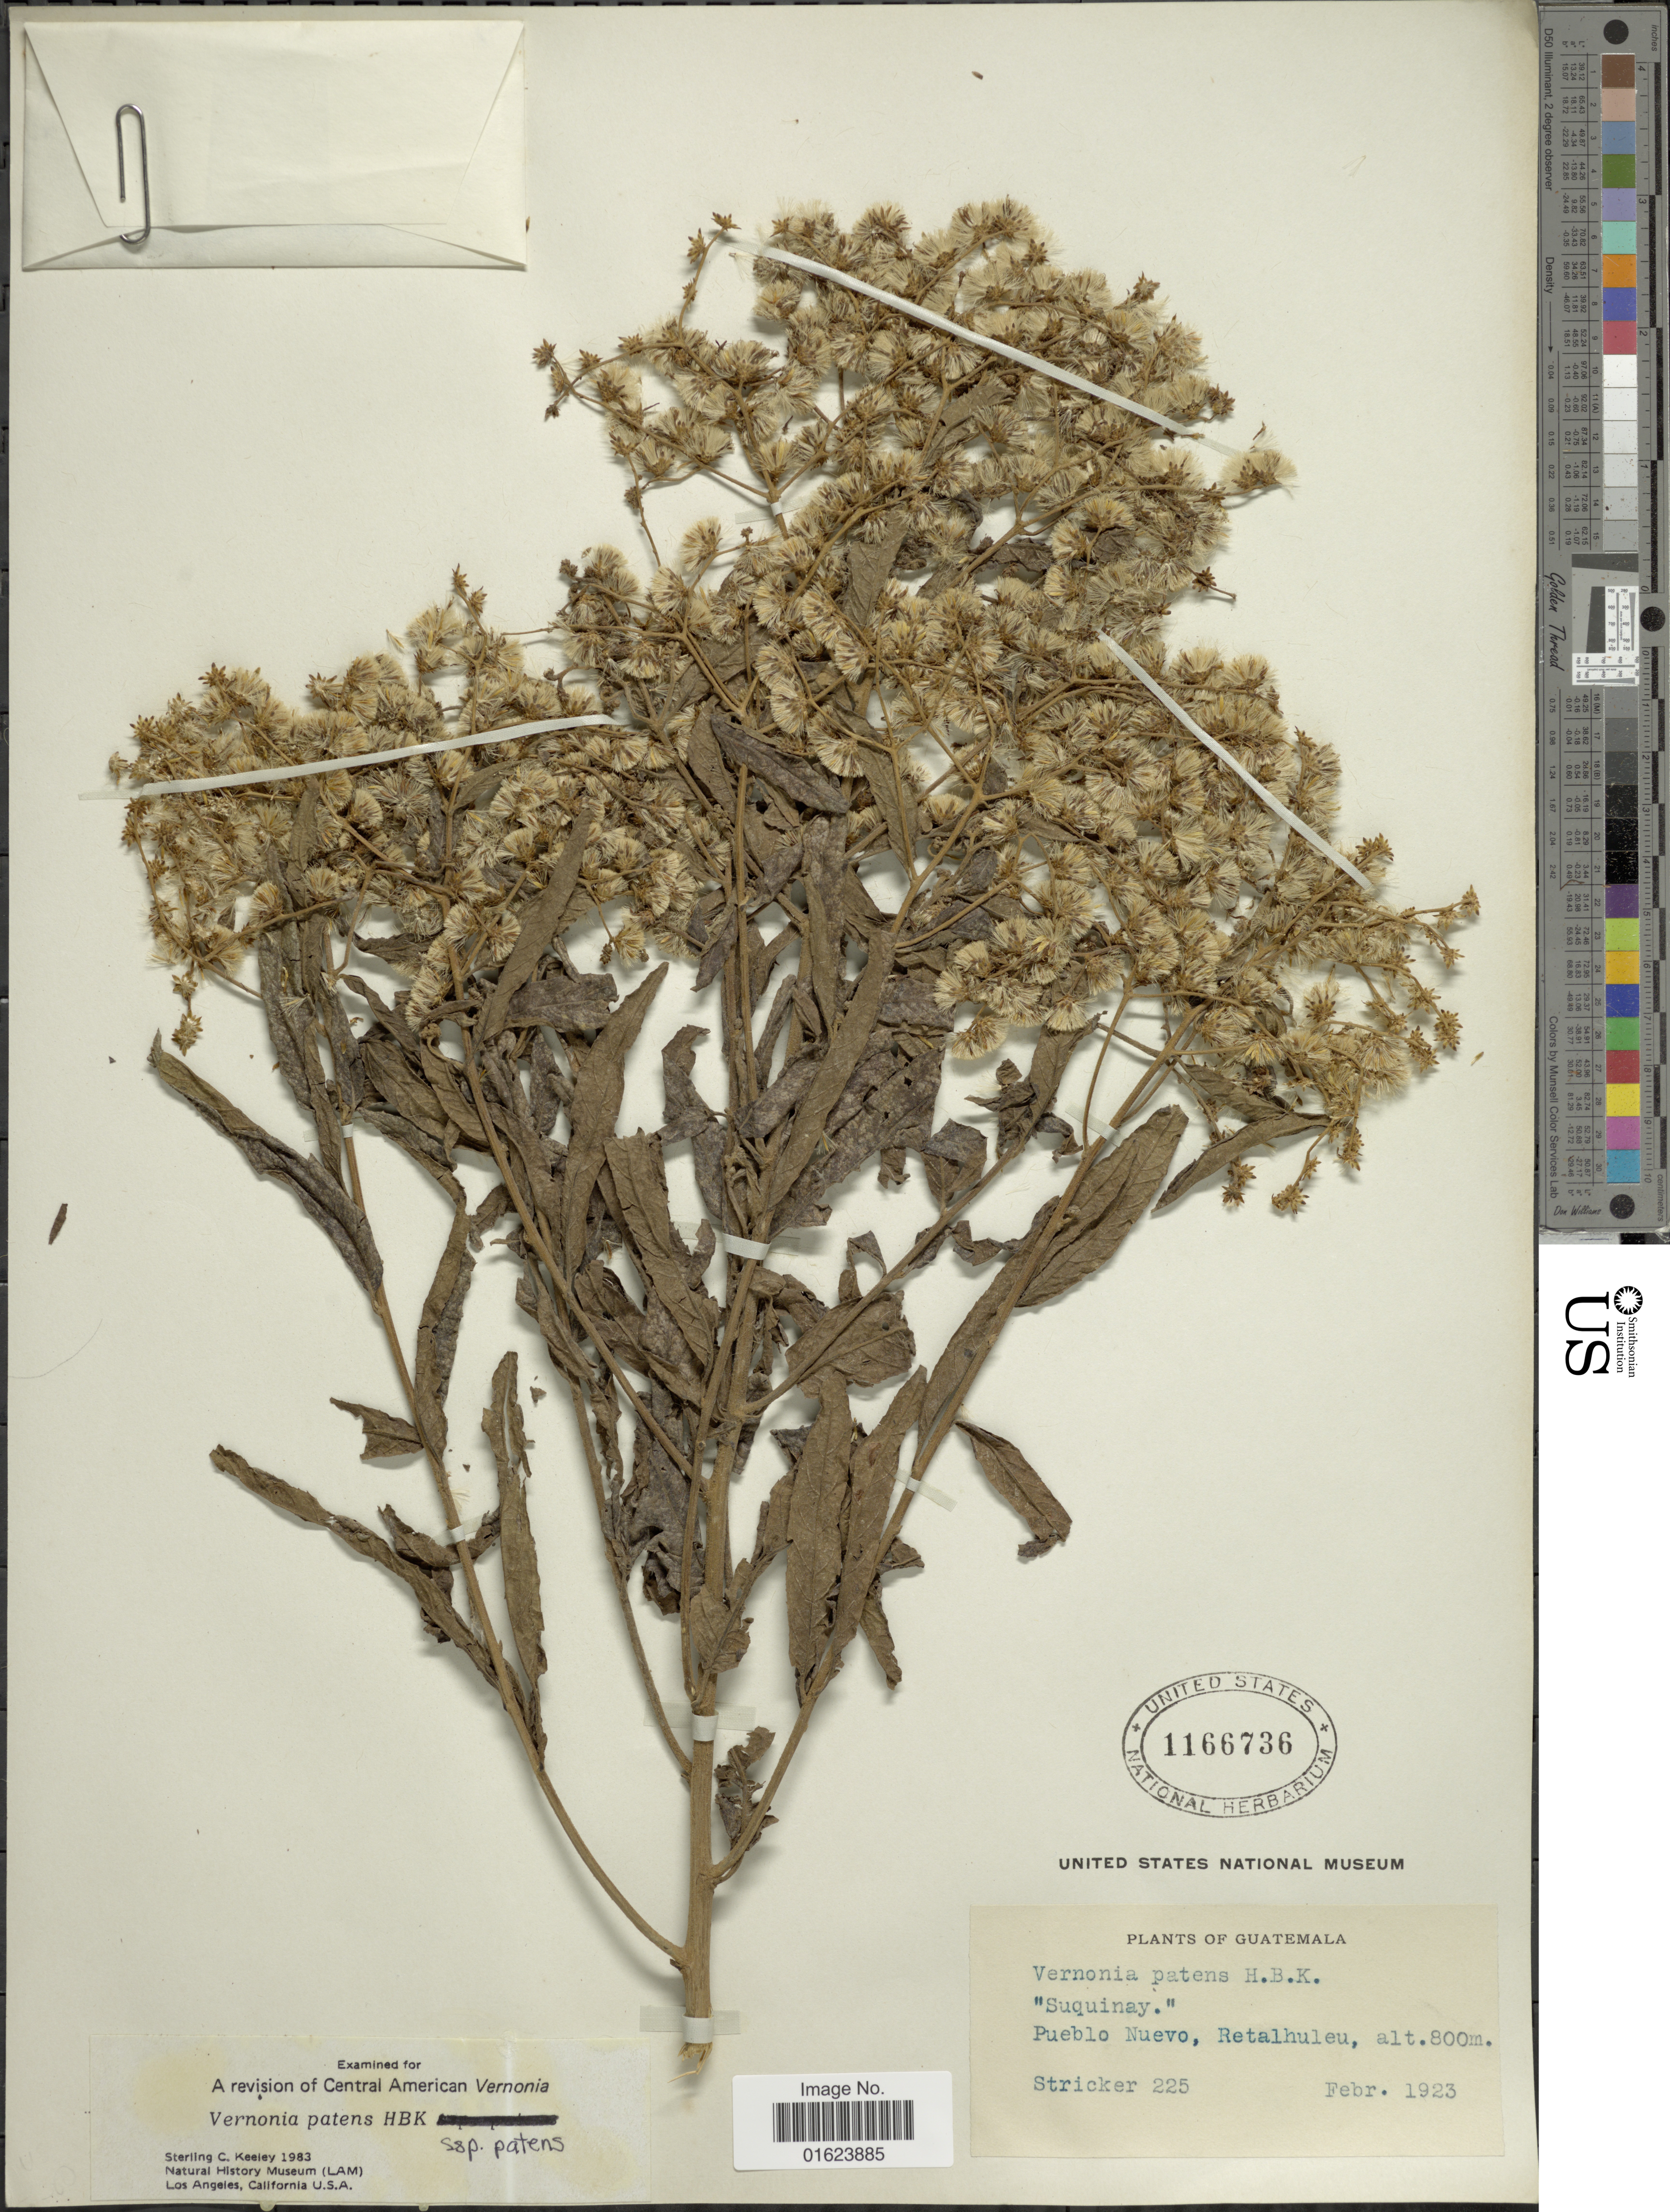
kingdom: Plantae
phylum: Tracheophyta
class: Magnoliopsida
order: Asterales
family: Asteraceae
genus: Vernonanthura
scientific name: Vernonanthura patens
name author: (Kunth) H. Rob.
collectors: -. Stricker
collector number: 225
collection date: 1923-02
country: Guatemala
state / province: Retalhuleu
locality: Pueblo Nuevo, Retalhuleu.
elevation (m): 800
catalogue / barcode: US 1166736